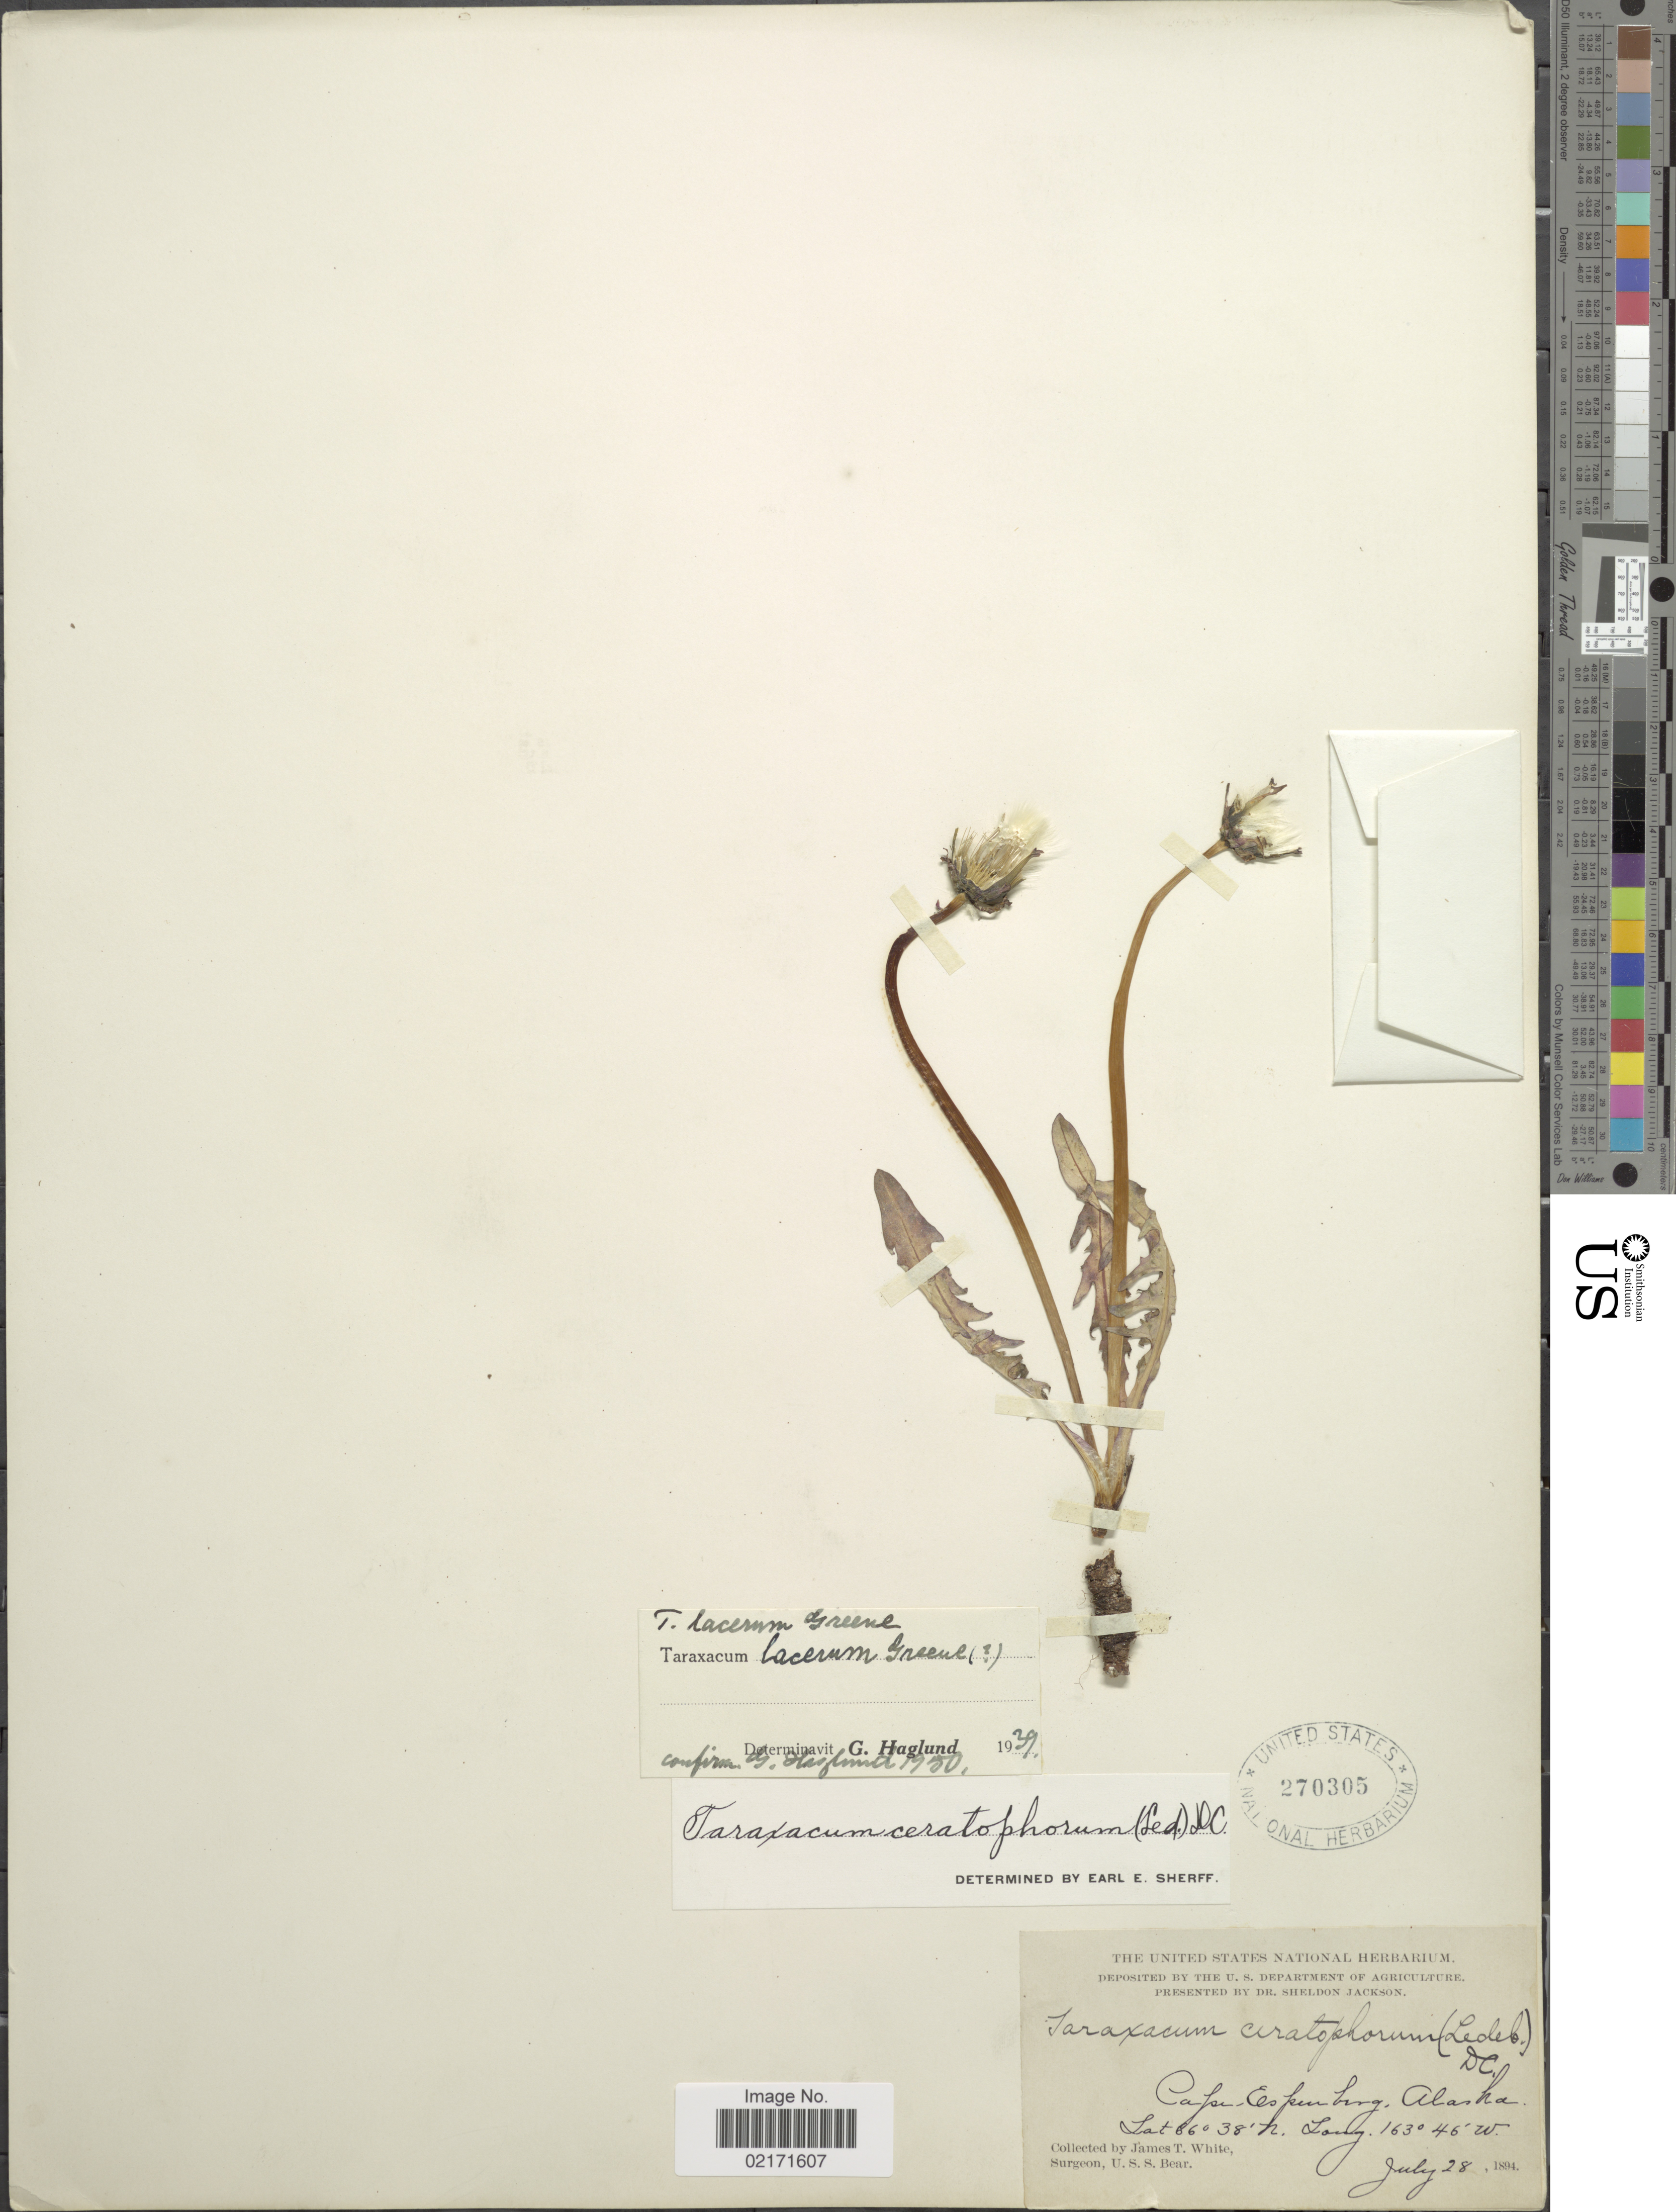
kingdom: Plantae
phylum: Tracheophyta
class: Magnoliopsida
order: Asterales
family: Asteraceae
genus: Taraxacum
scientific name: Taraxacum ceratophorum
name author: (Ledeb.) DC.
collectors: J. T. White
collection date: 1894-07-28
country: United States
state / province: Alaska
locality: Cape-Espenberg, Alaska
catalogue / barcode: US 270305